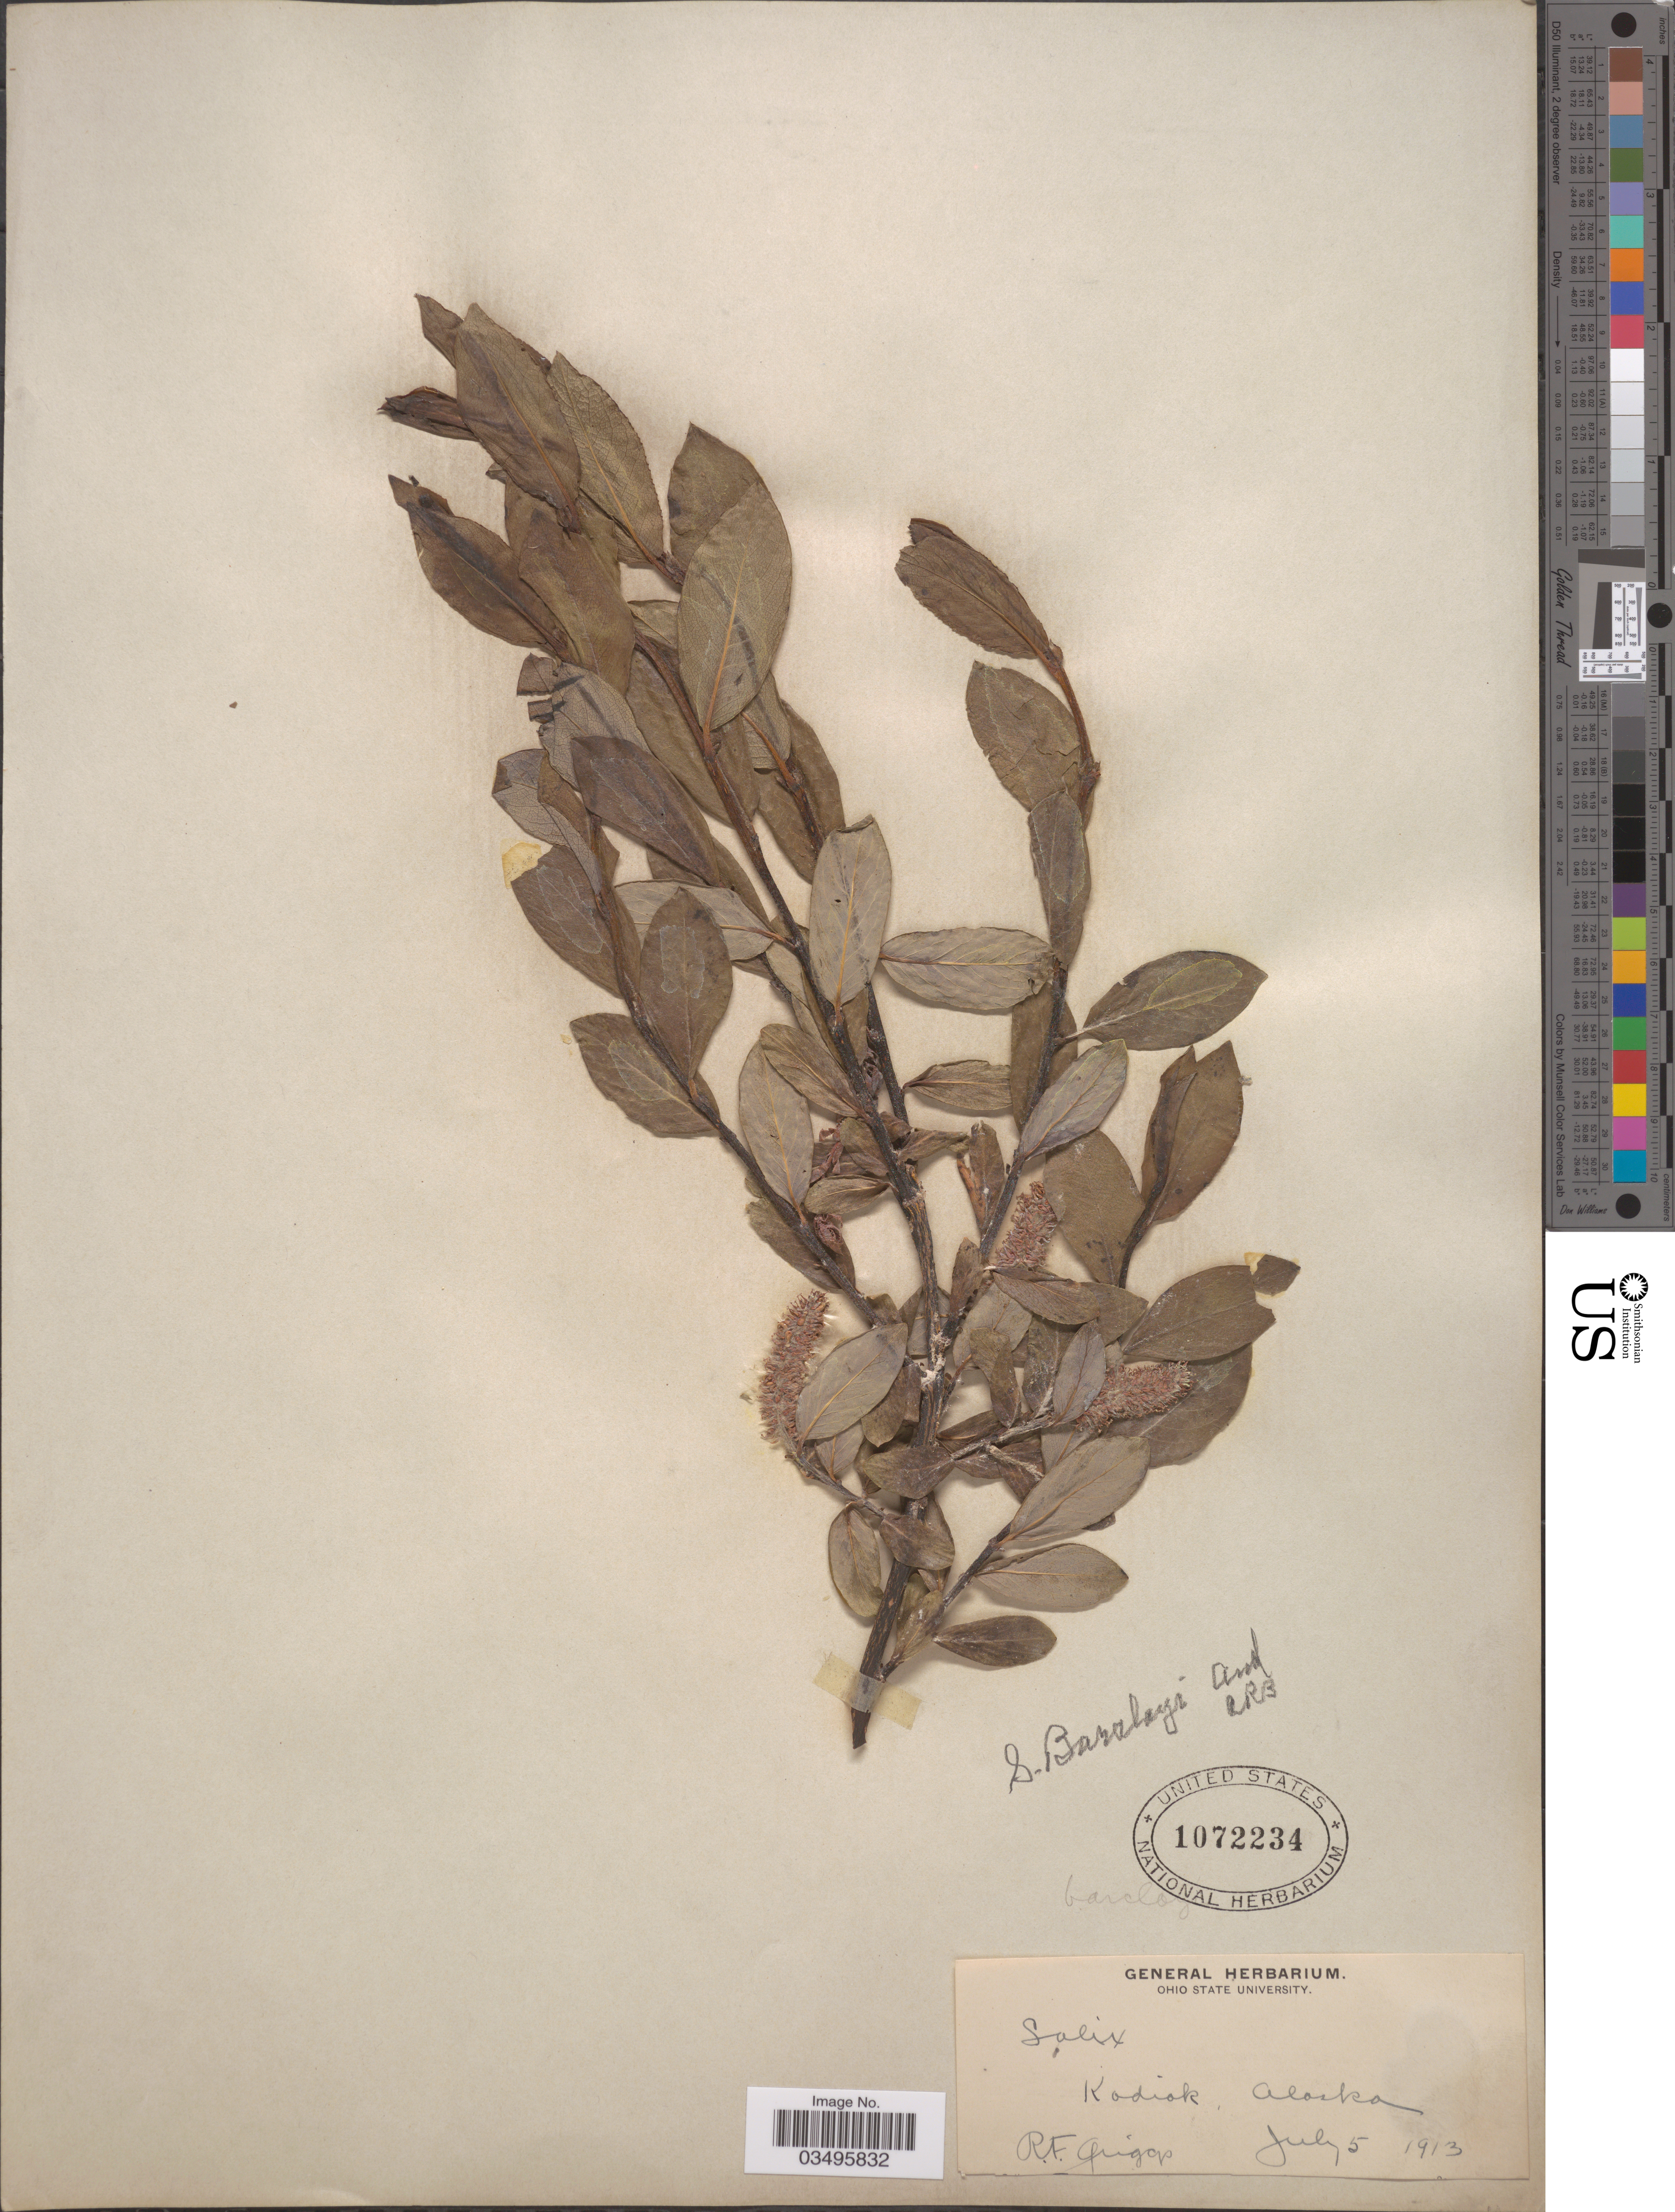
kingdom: Plantae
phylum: Tracheophyta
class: Magnoliopsida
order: Malpighiales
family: Salicaceae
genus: Salix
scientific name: Salix barclayi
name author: Andersson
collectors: R. F. Griggs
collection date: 1913-07-05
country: United States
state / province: Alaska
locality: Kodiak.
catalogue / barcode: US 1072234